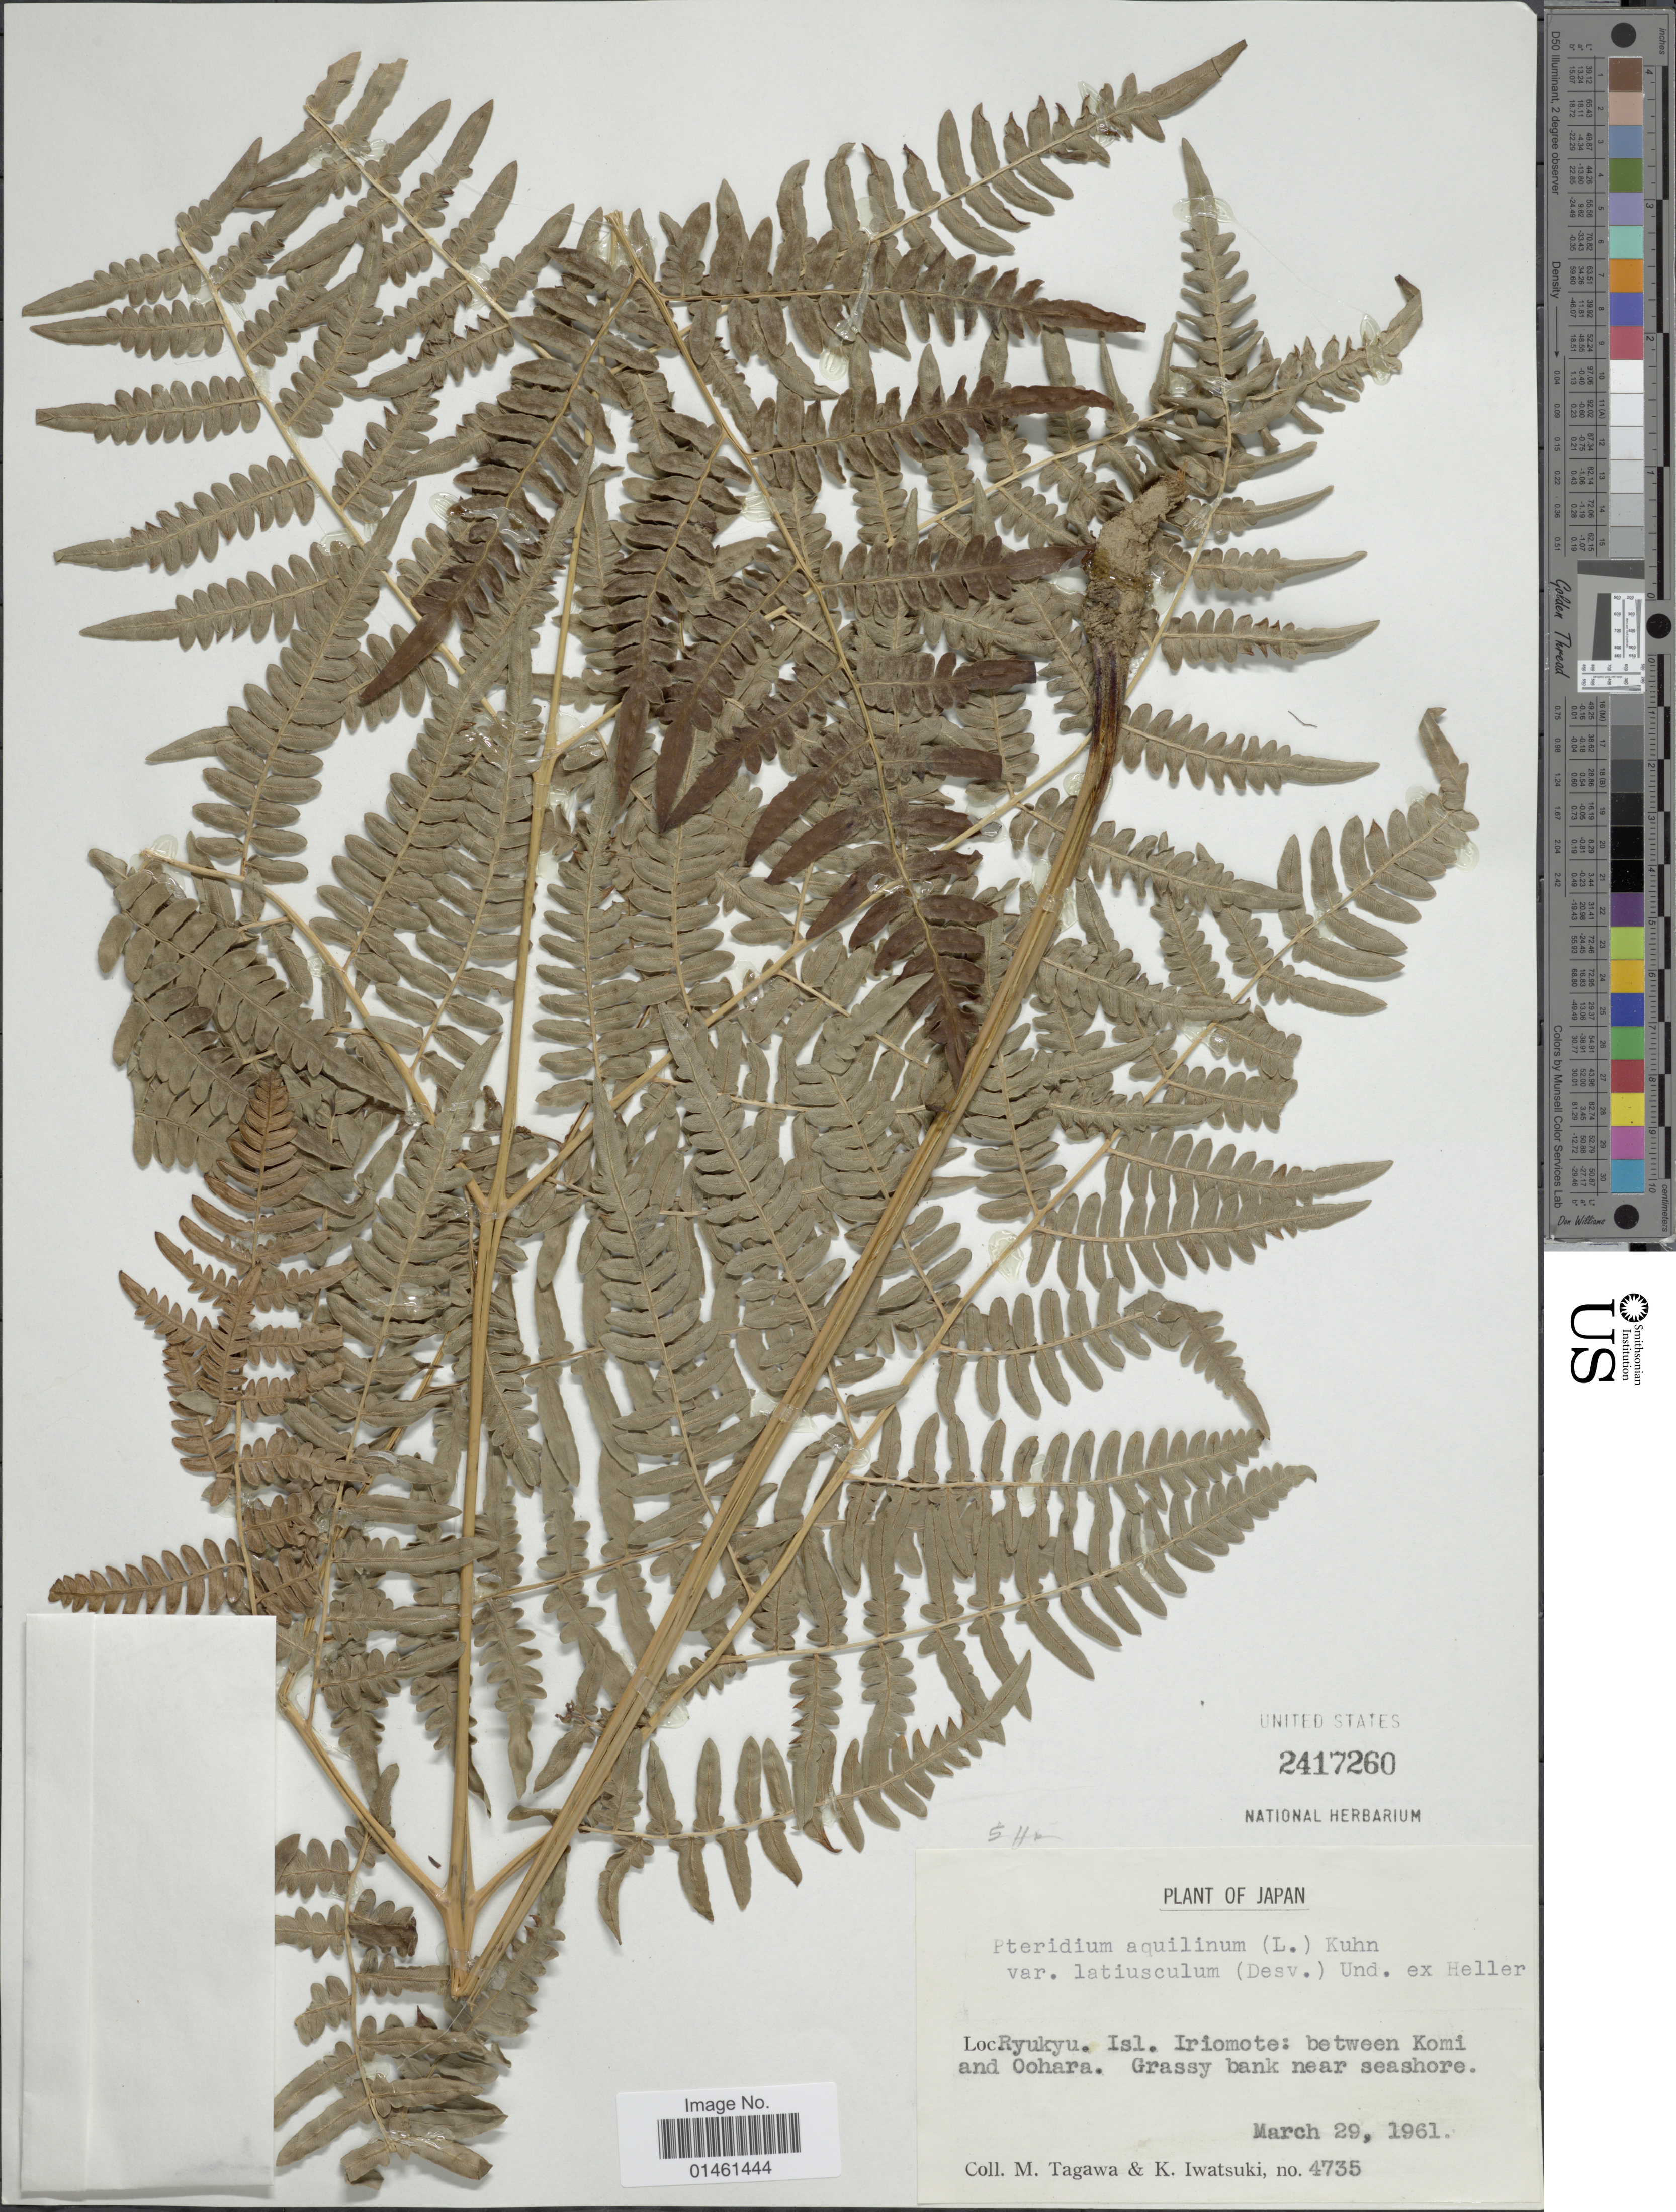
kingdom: Plantae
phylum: Tracheophyta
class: Polypodiopsida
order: Polypodiales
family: Dennstaedtiaceae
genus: Pteridium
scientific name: Pteridium aquilinum var. latiusculum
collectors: M. Tagawa & K. Iwatsuki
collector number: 4735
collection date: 1961-03-29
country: Japan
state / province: Okinawa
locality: Ryukyu. Isl. Iriomote: between Komi and Oohara, grassy bank near Shore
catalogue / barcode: US 2417260